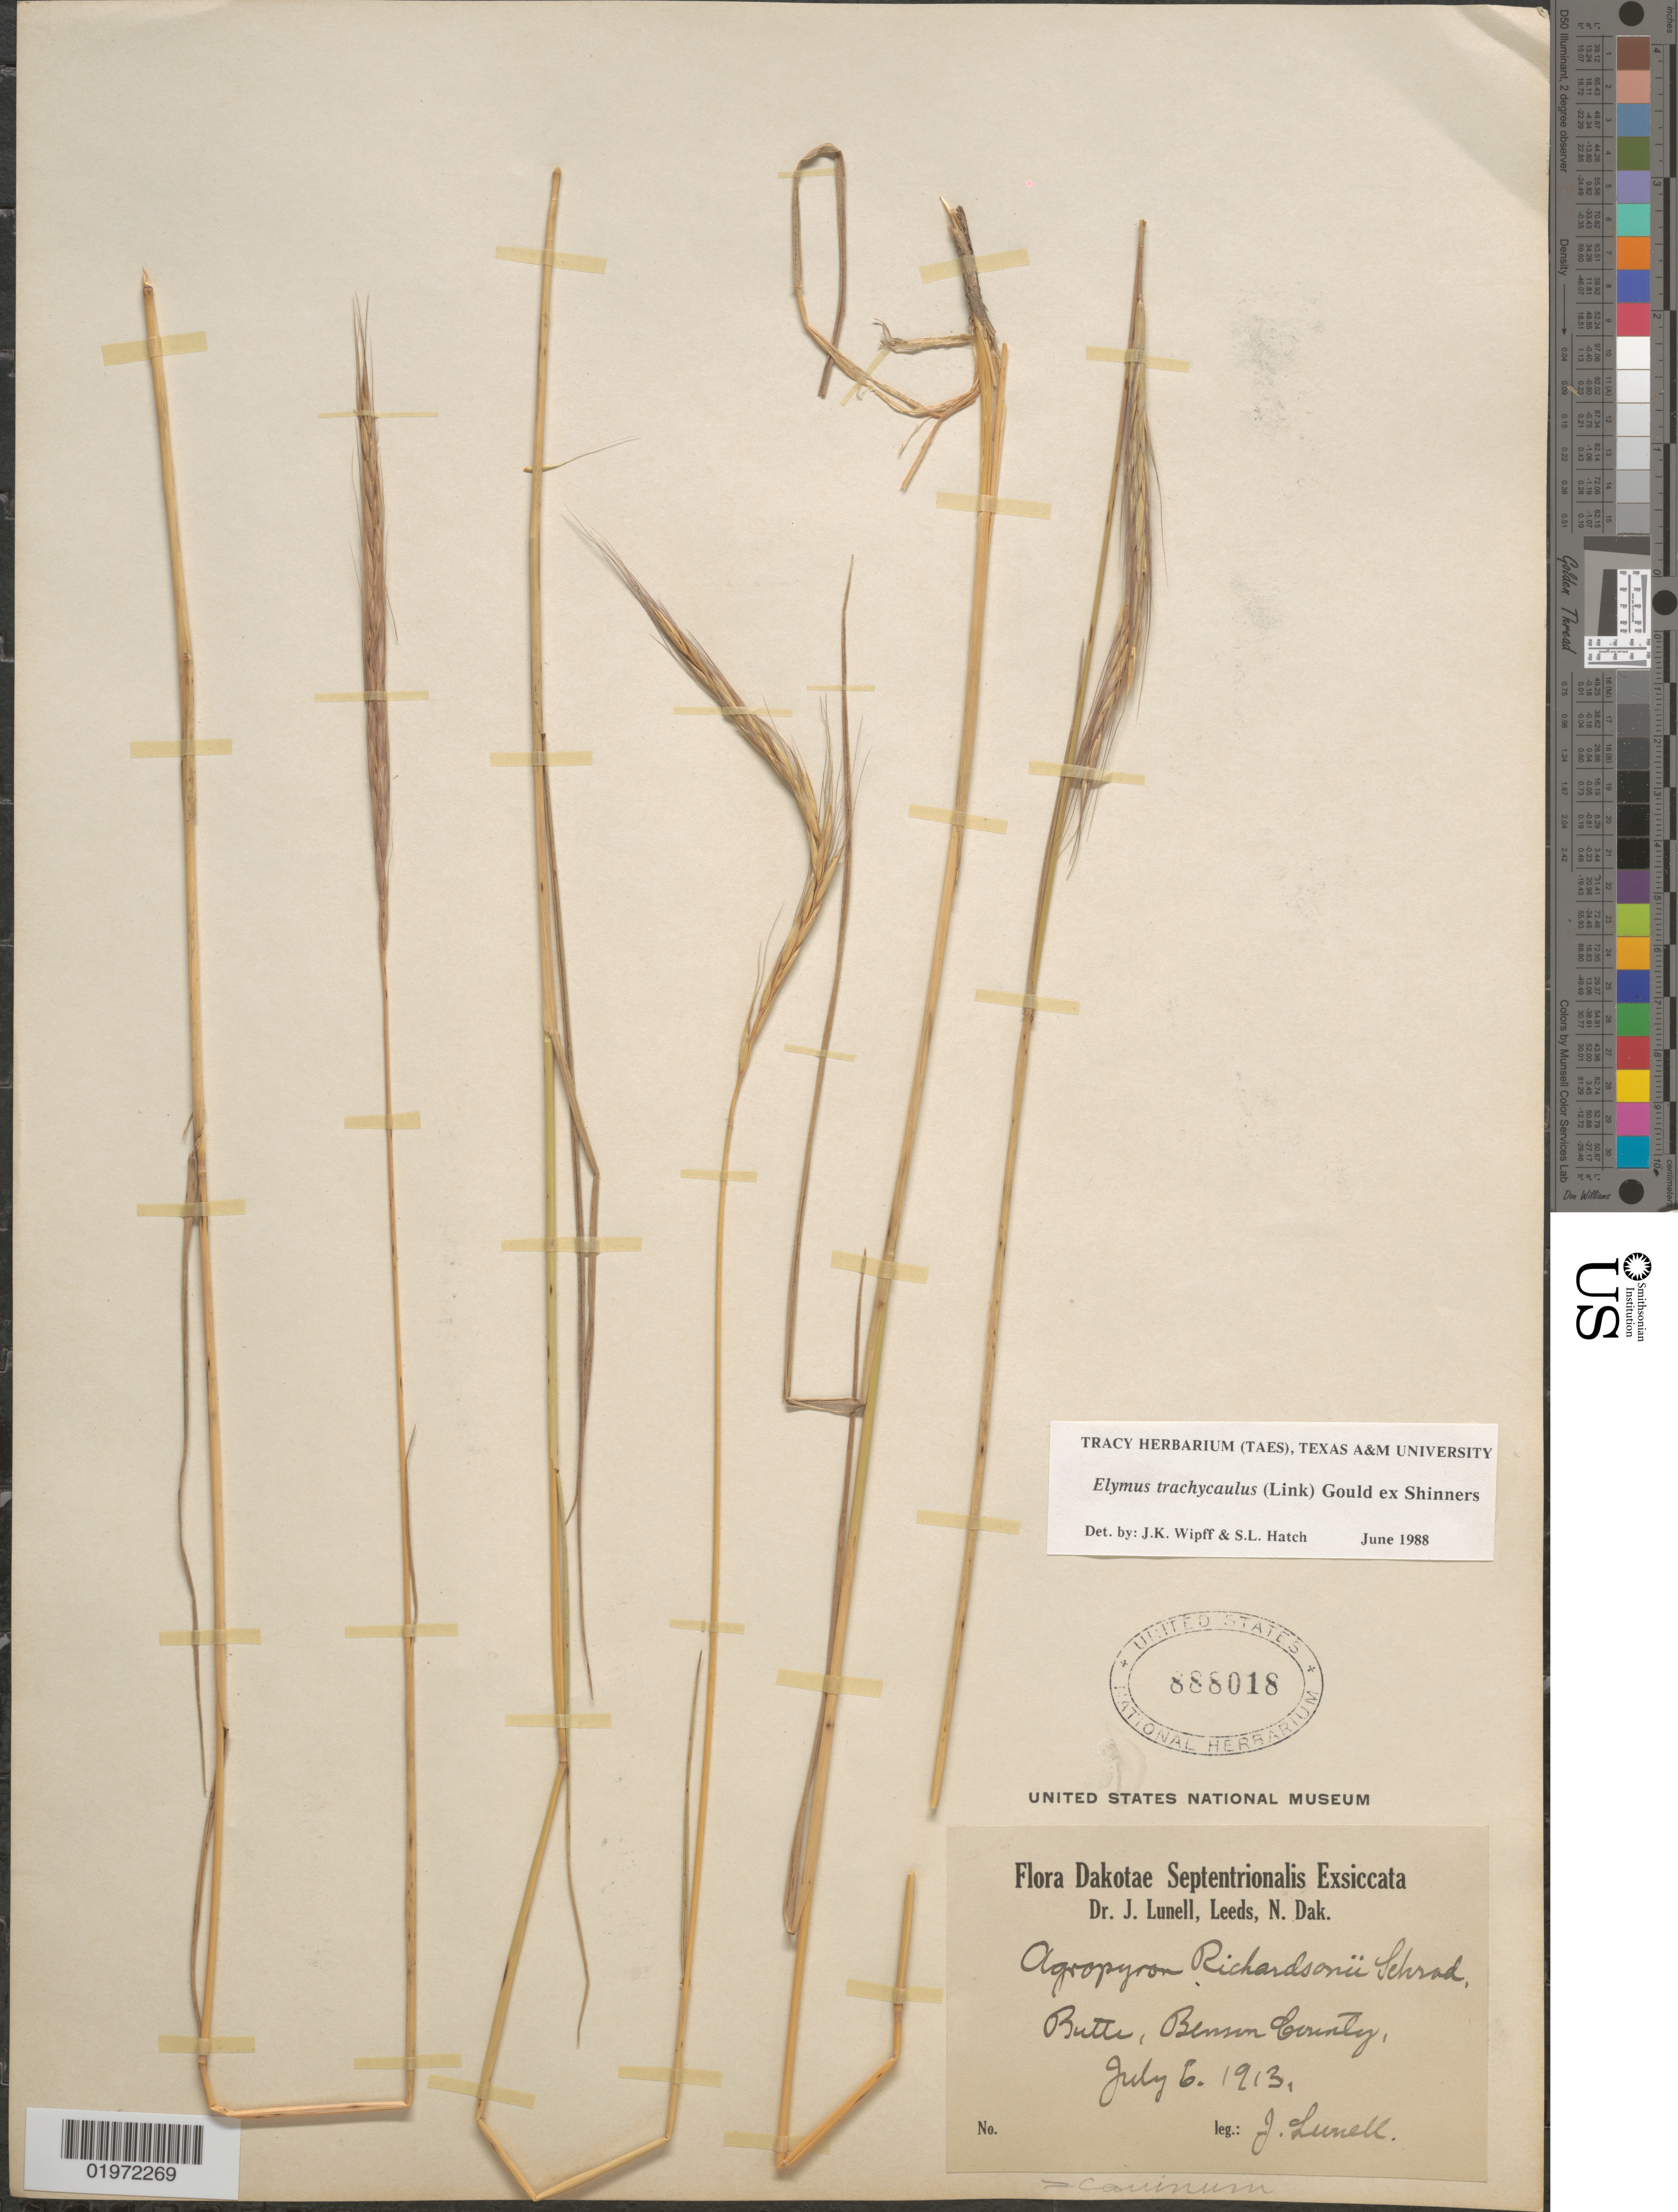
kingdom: Plantae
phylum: Tracheophyta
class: Liliopsida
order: Poales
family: Poaceae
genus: Elymus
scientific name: Elymus trachycaulus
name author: (Link) Gould ex Shinners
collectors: J. Lunell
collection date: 1913-07-06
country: United States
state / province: North Dakota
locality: Dakotae Septentrionalis. Butte, Benson County.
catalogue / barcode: US 888018